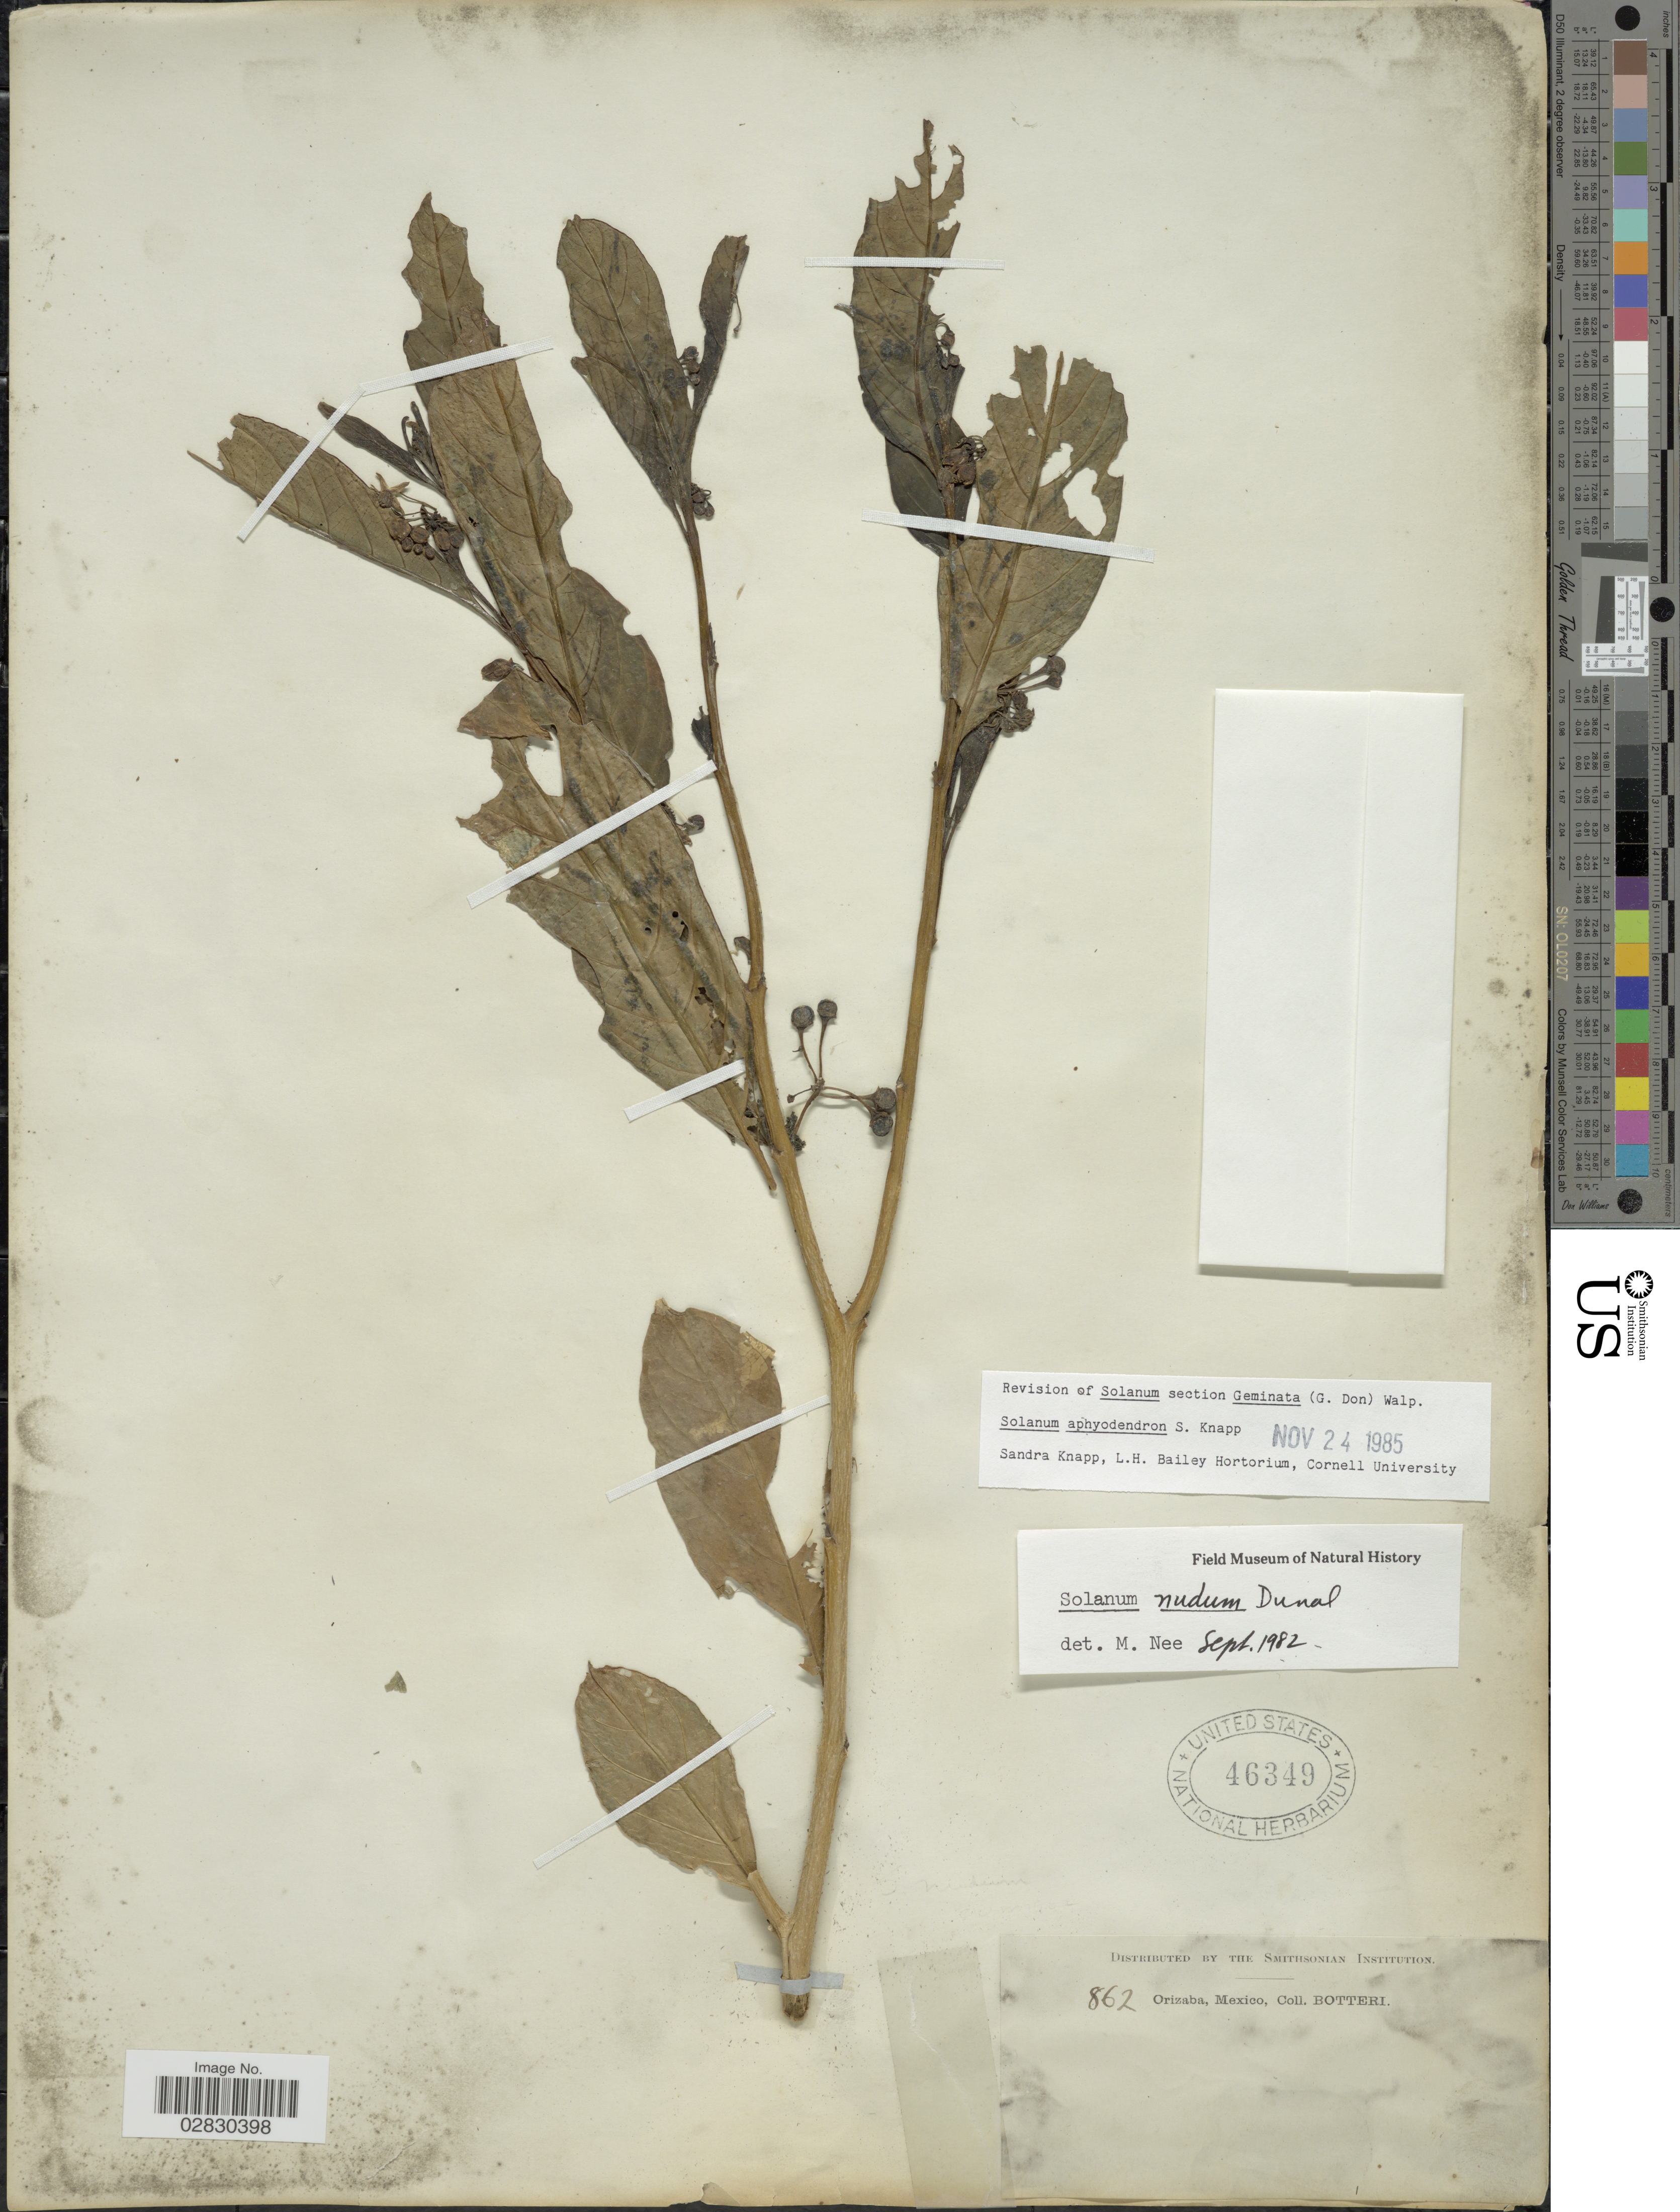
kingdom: Plantae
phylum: Tracheophyta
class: Magnoliopsida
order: Solanales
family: Solanaceae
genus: Solanum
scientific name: Solanum nudum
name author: Humb. & Bonpl. ex Dunal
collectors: M. Botteri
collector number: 862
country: Mexico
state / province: Veracruz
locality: Orizaba.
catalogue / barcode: US 46349